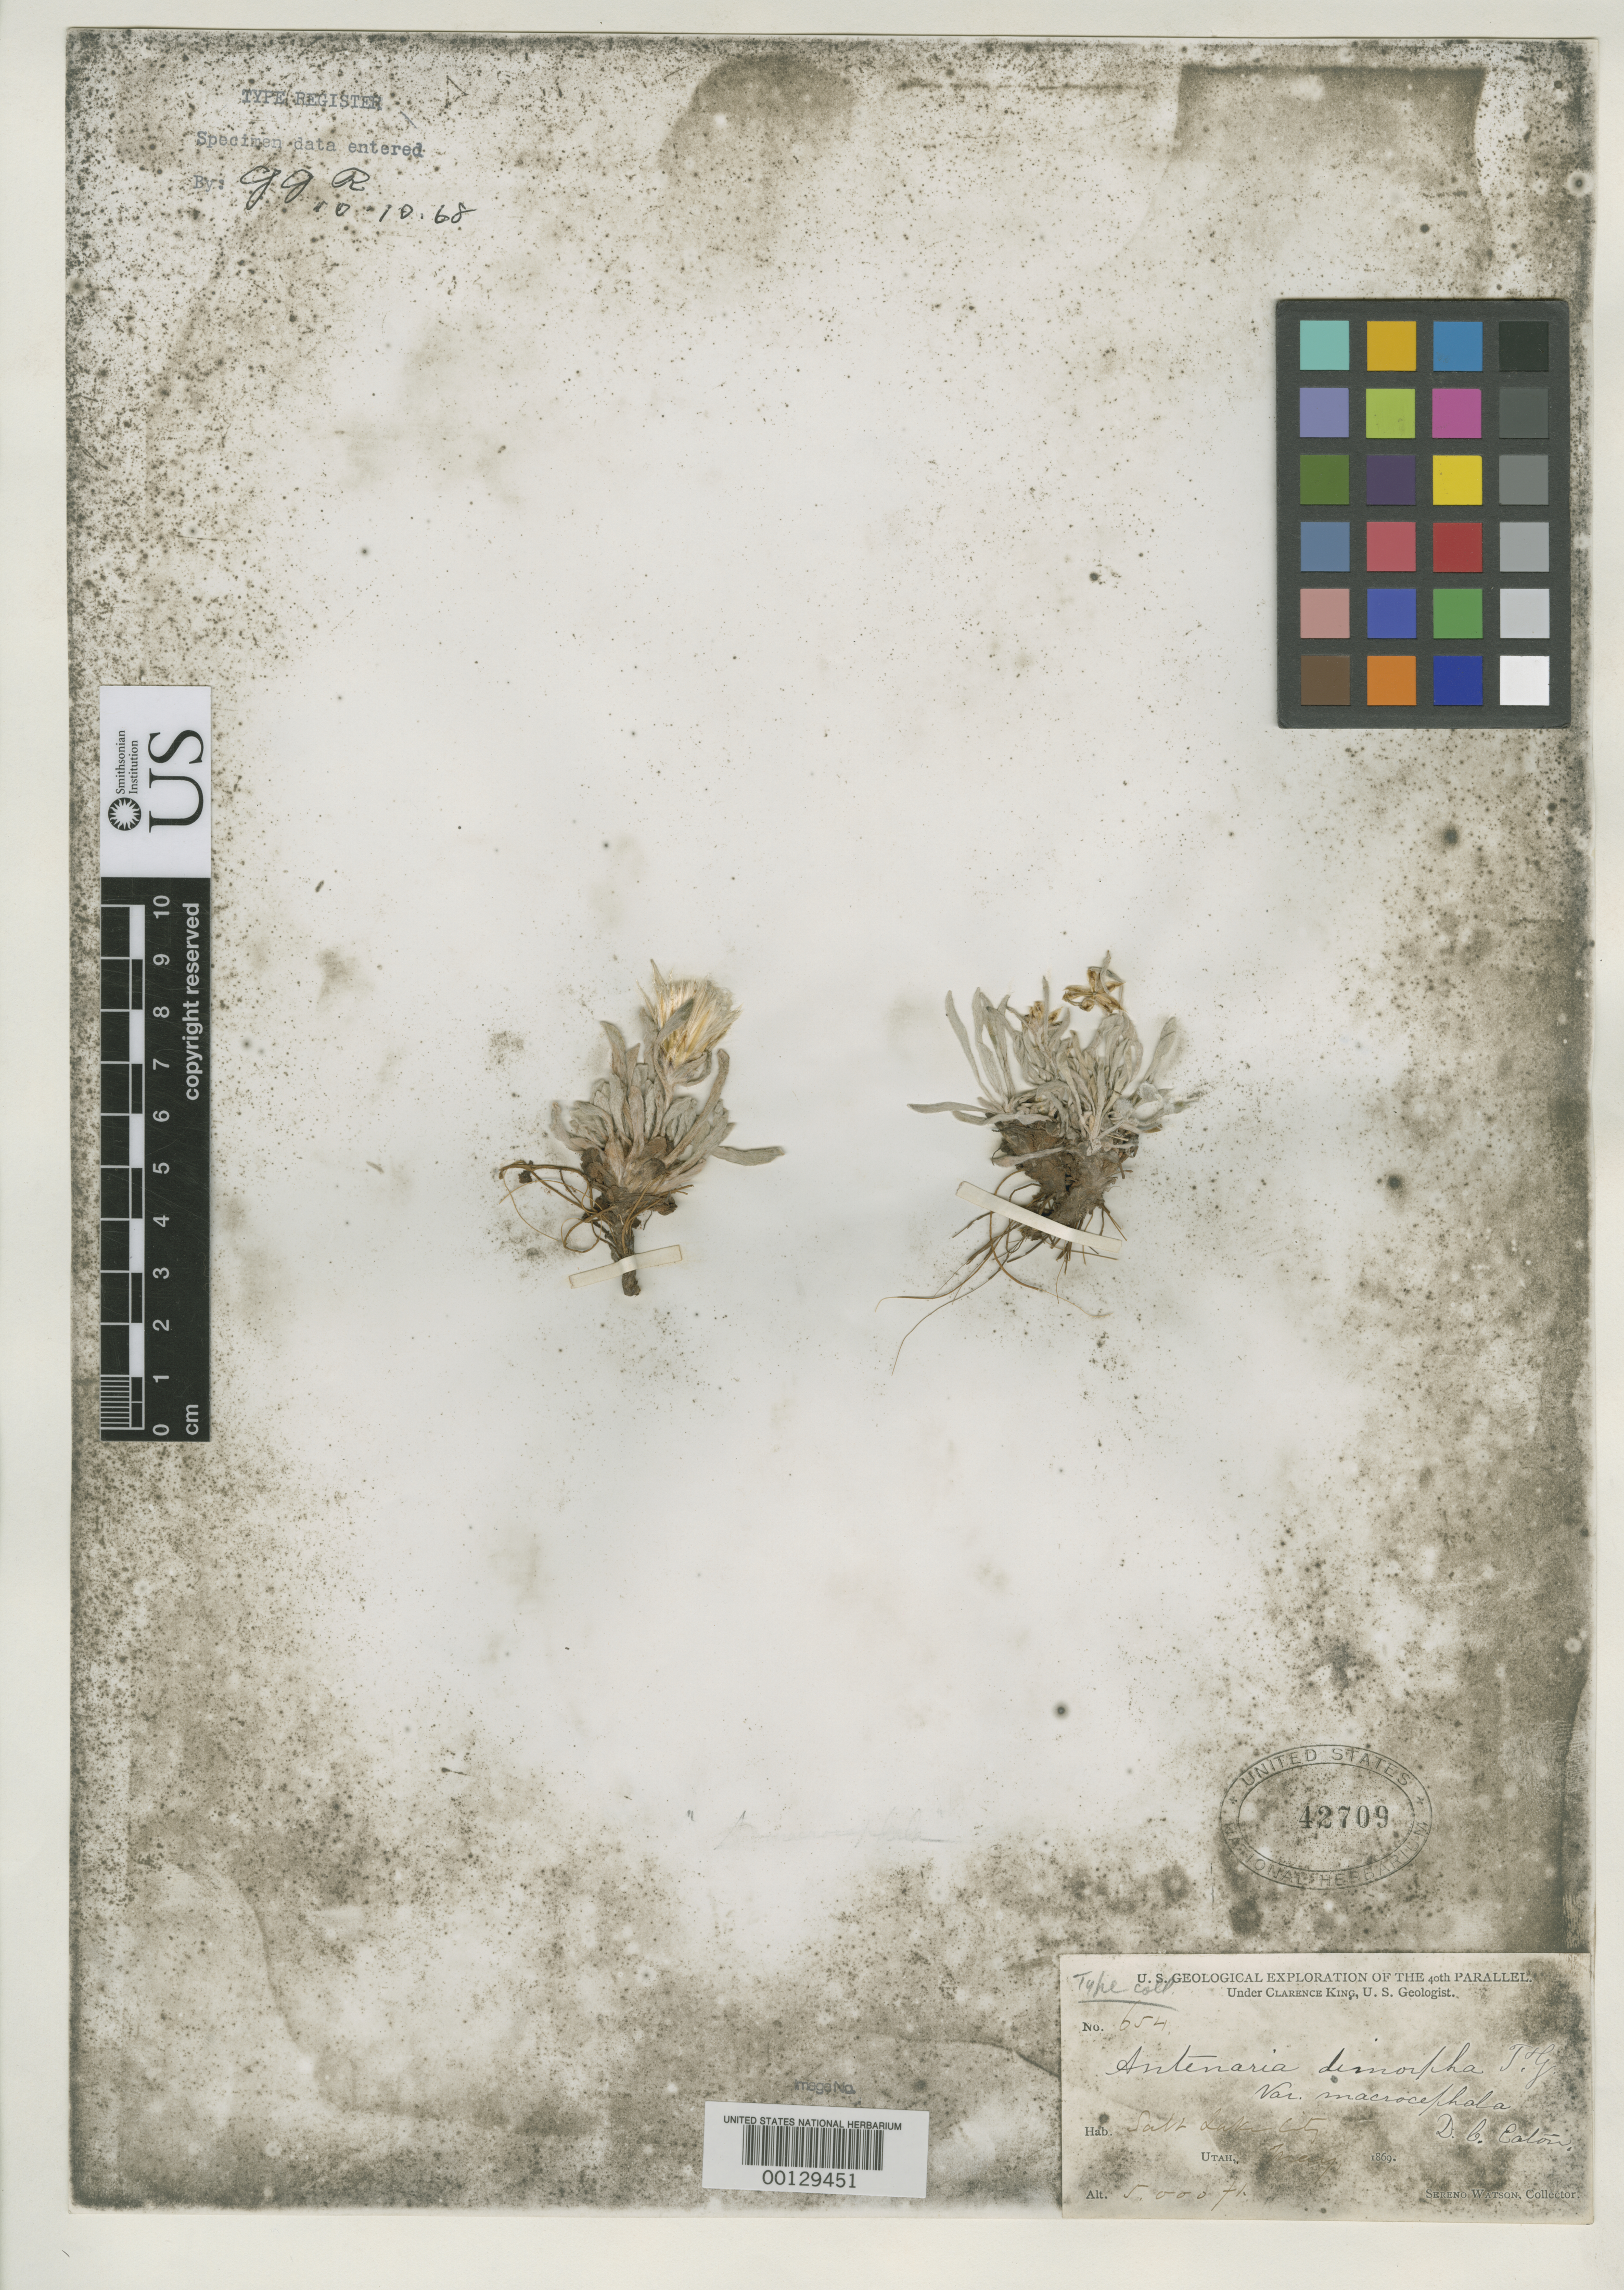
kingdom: Plantae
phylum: Tracheophyta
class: Magnoliopsida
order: Asterales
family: Asteraceae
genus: Antennaria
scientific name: Antennaria dimorpha var. macrocephala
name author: D.C. Eaton in C. King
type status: Isotype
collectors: S. Watson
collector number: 654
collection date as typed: May 1869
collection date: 1869-05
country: United States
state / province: Utah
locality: Salt Lake City.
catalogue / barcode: US 42709